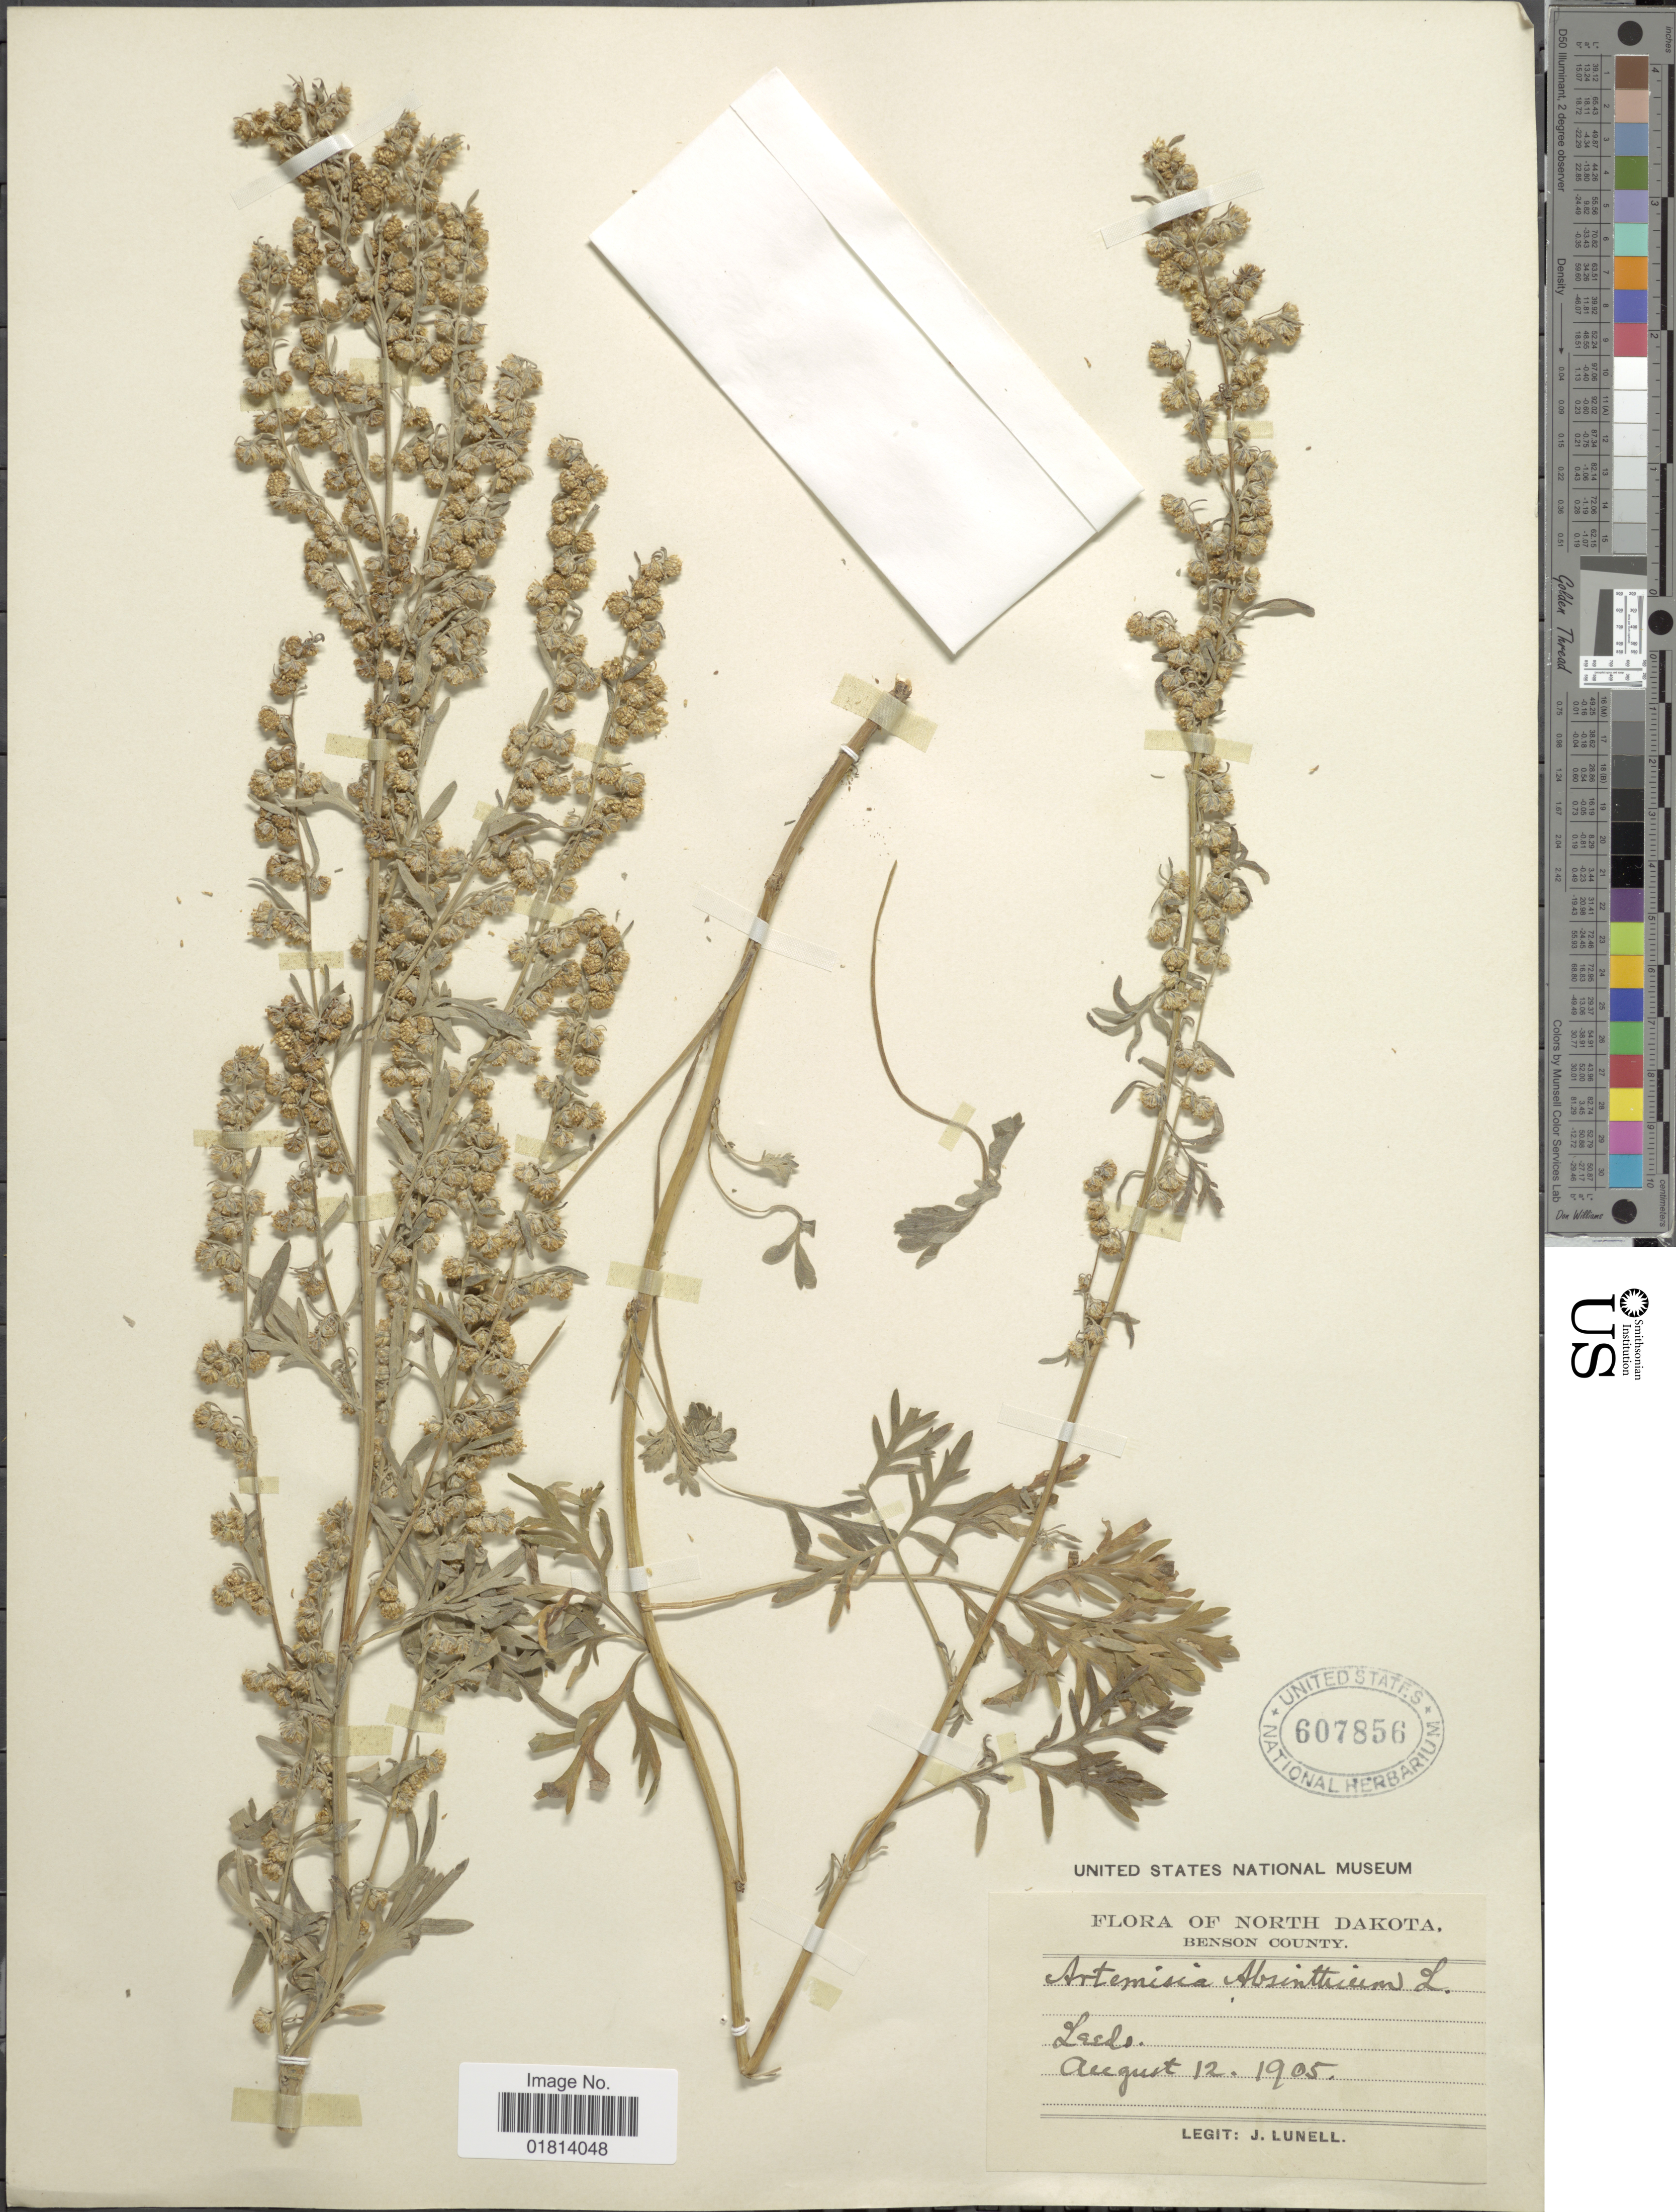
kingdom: Plantae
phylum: Tracheophyta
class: Magnoliopsida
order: Asterales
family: Asteraceae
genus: Artemisia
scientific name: Artemisia absinthium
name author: L.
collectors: J. Lunell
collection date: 1905-08-12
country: United States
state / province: North Dakota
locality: Benson County. Leeds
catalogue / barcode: US 607856